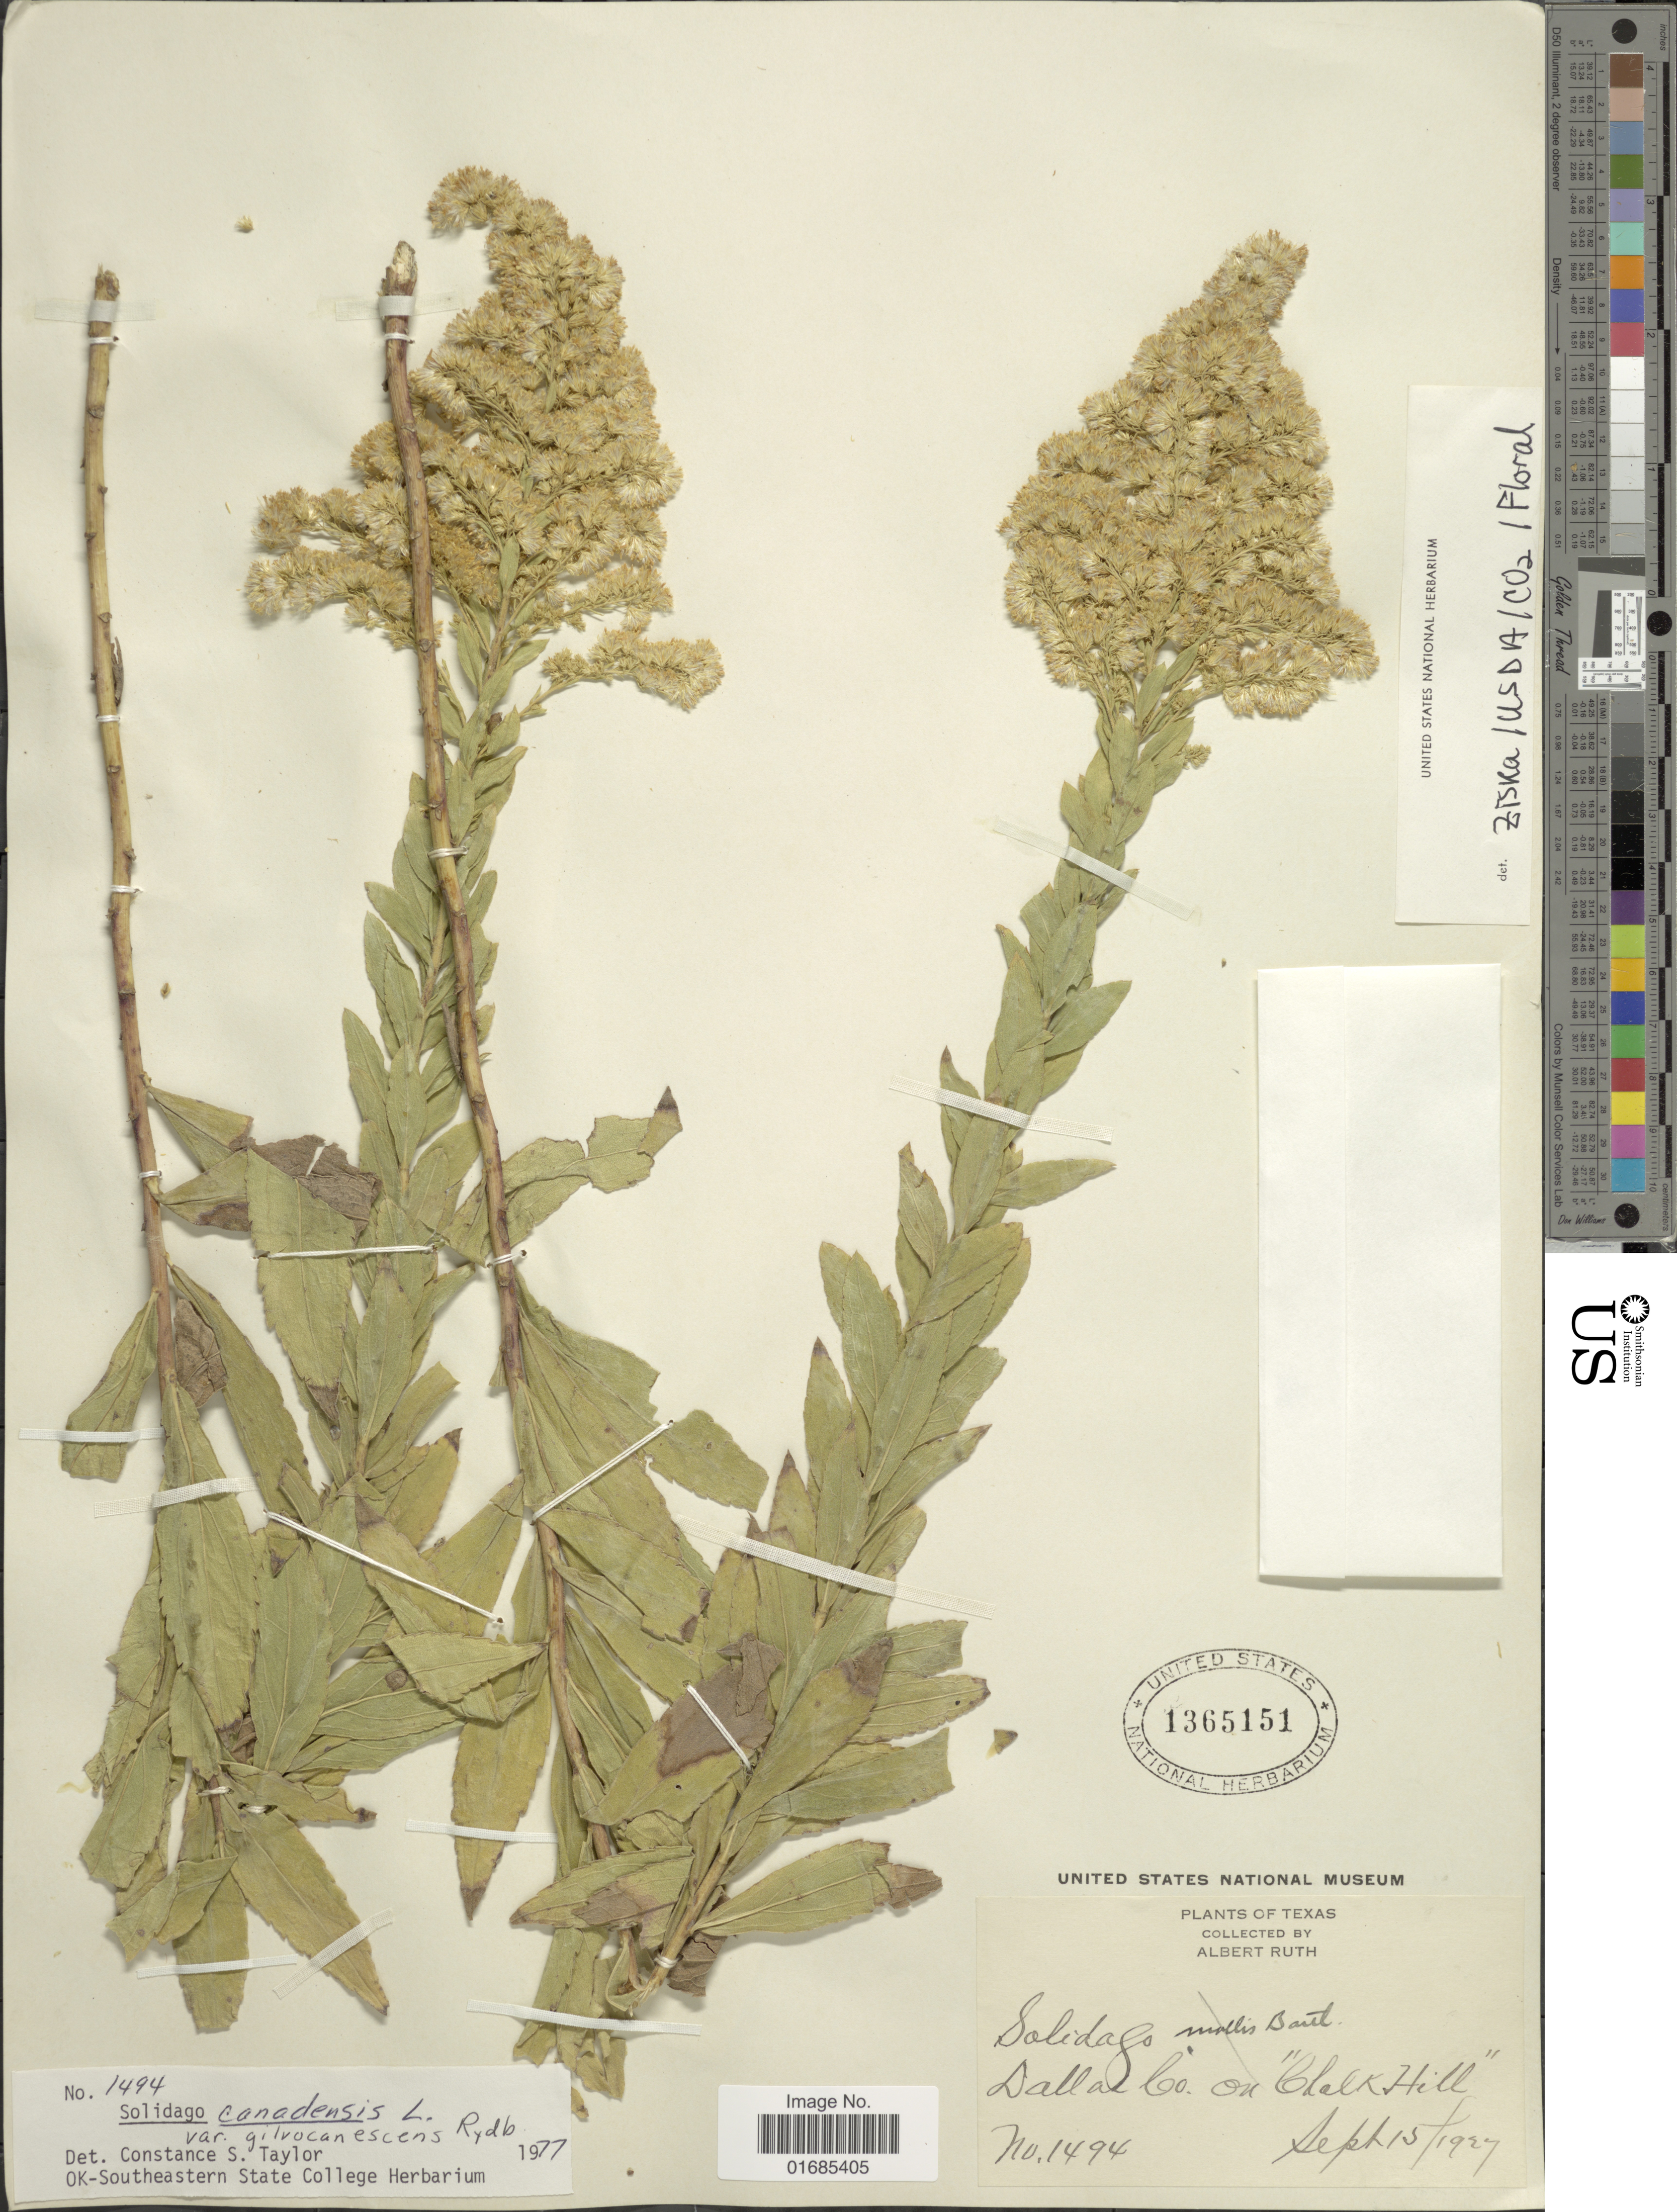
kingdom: Plantae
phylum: Tracheophyta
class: Magnoliopsida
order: Asterales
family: Asteraceae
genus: Solidago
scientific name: Solidago canadensis var. gilvocanescens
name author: Rydb.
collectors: A. Ruth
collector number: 1494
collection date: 1929-09-15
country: United States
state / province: Texas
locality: Dallas Co., on "Chalk Hill"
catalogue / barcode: US 1365151